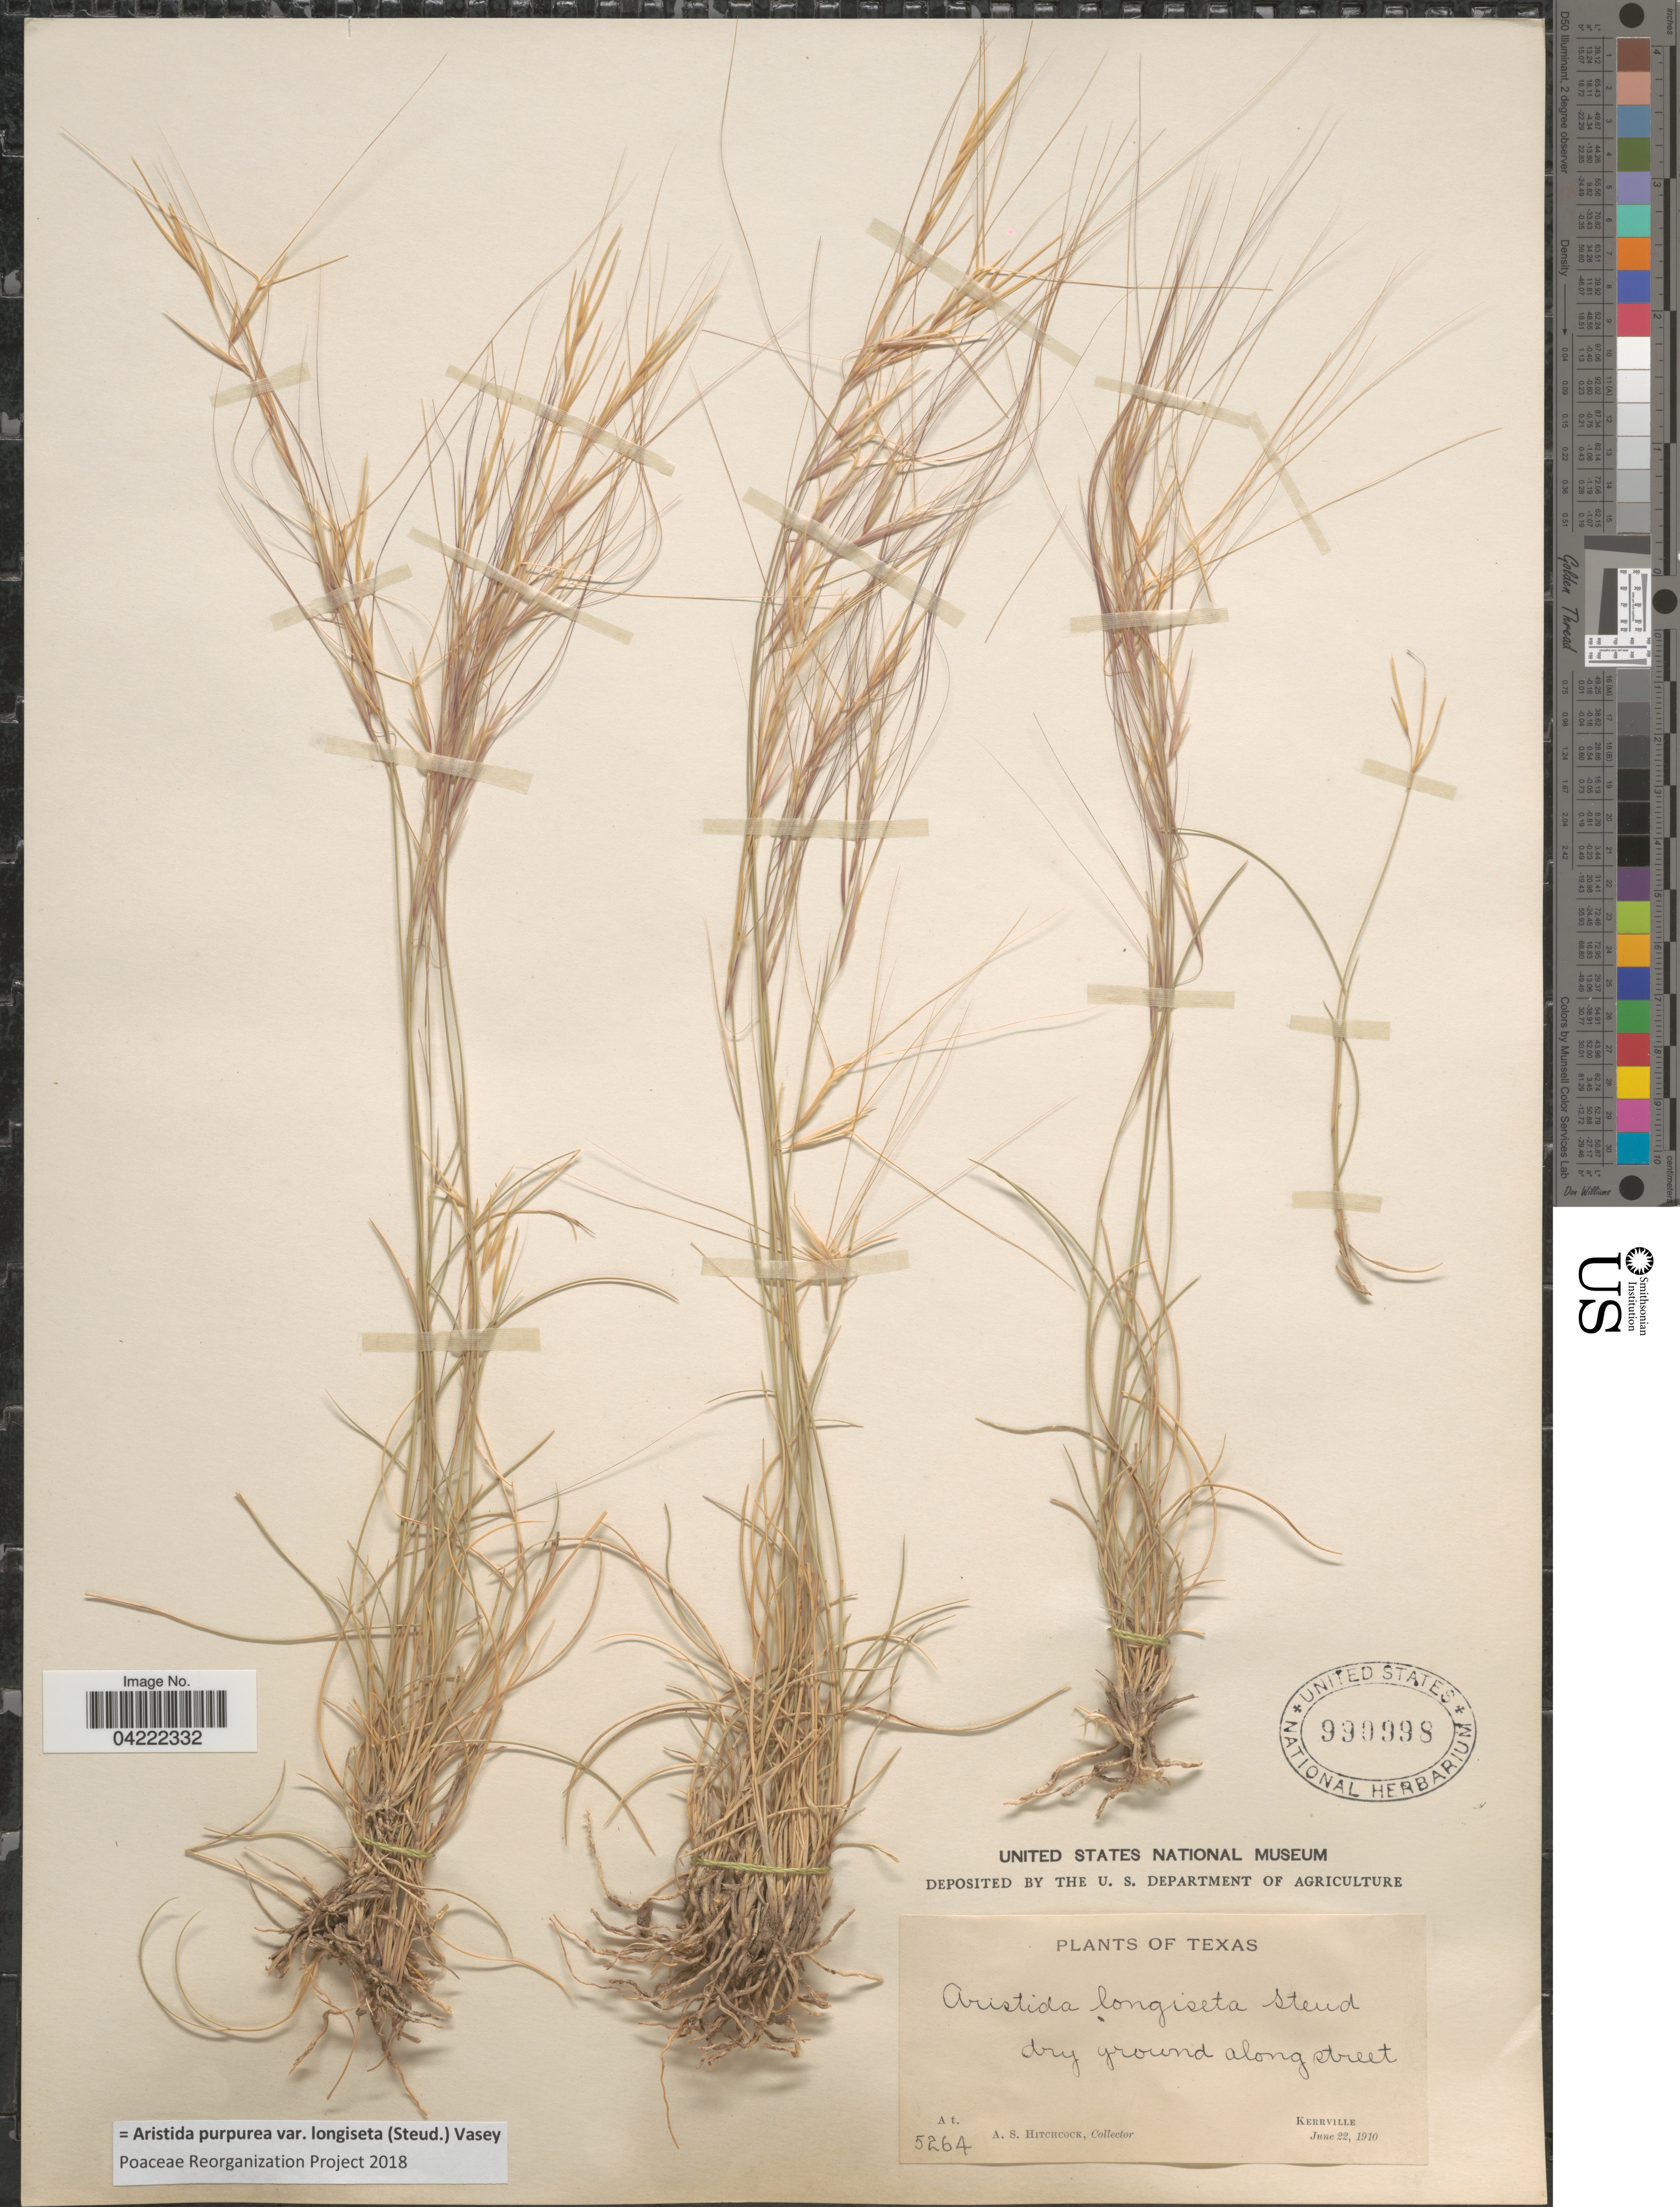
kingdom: Plantae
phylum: Tracheophyta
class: Liliopsida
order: Poales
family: Poaceae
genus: Aristida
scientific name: Aristida purpurea var. longiseta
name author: (Steud.) Vasey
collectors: A. S. Hitchcock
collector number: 5264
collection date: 1910-06-22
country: United States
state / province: Texas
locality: Dry ground along street. Kerrville.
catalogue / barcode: US 990998